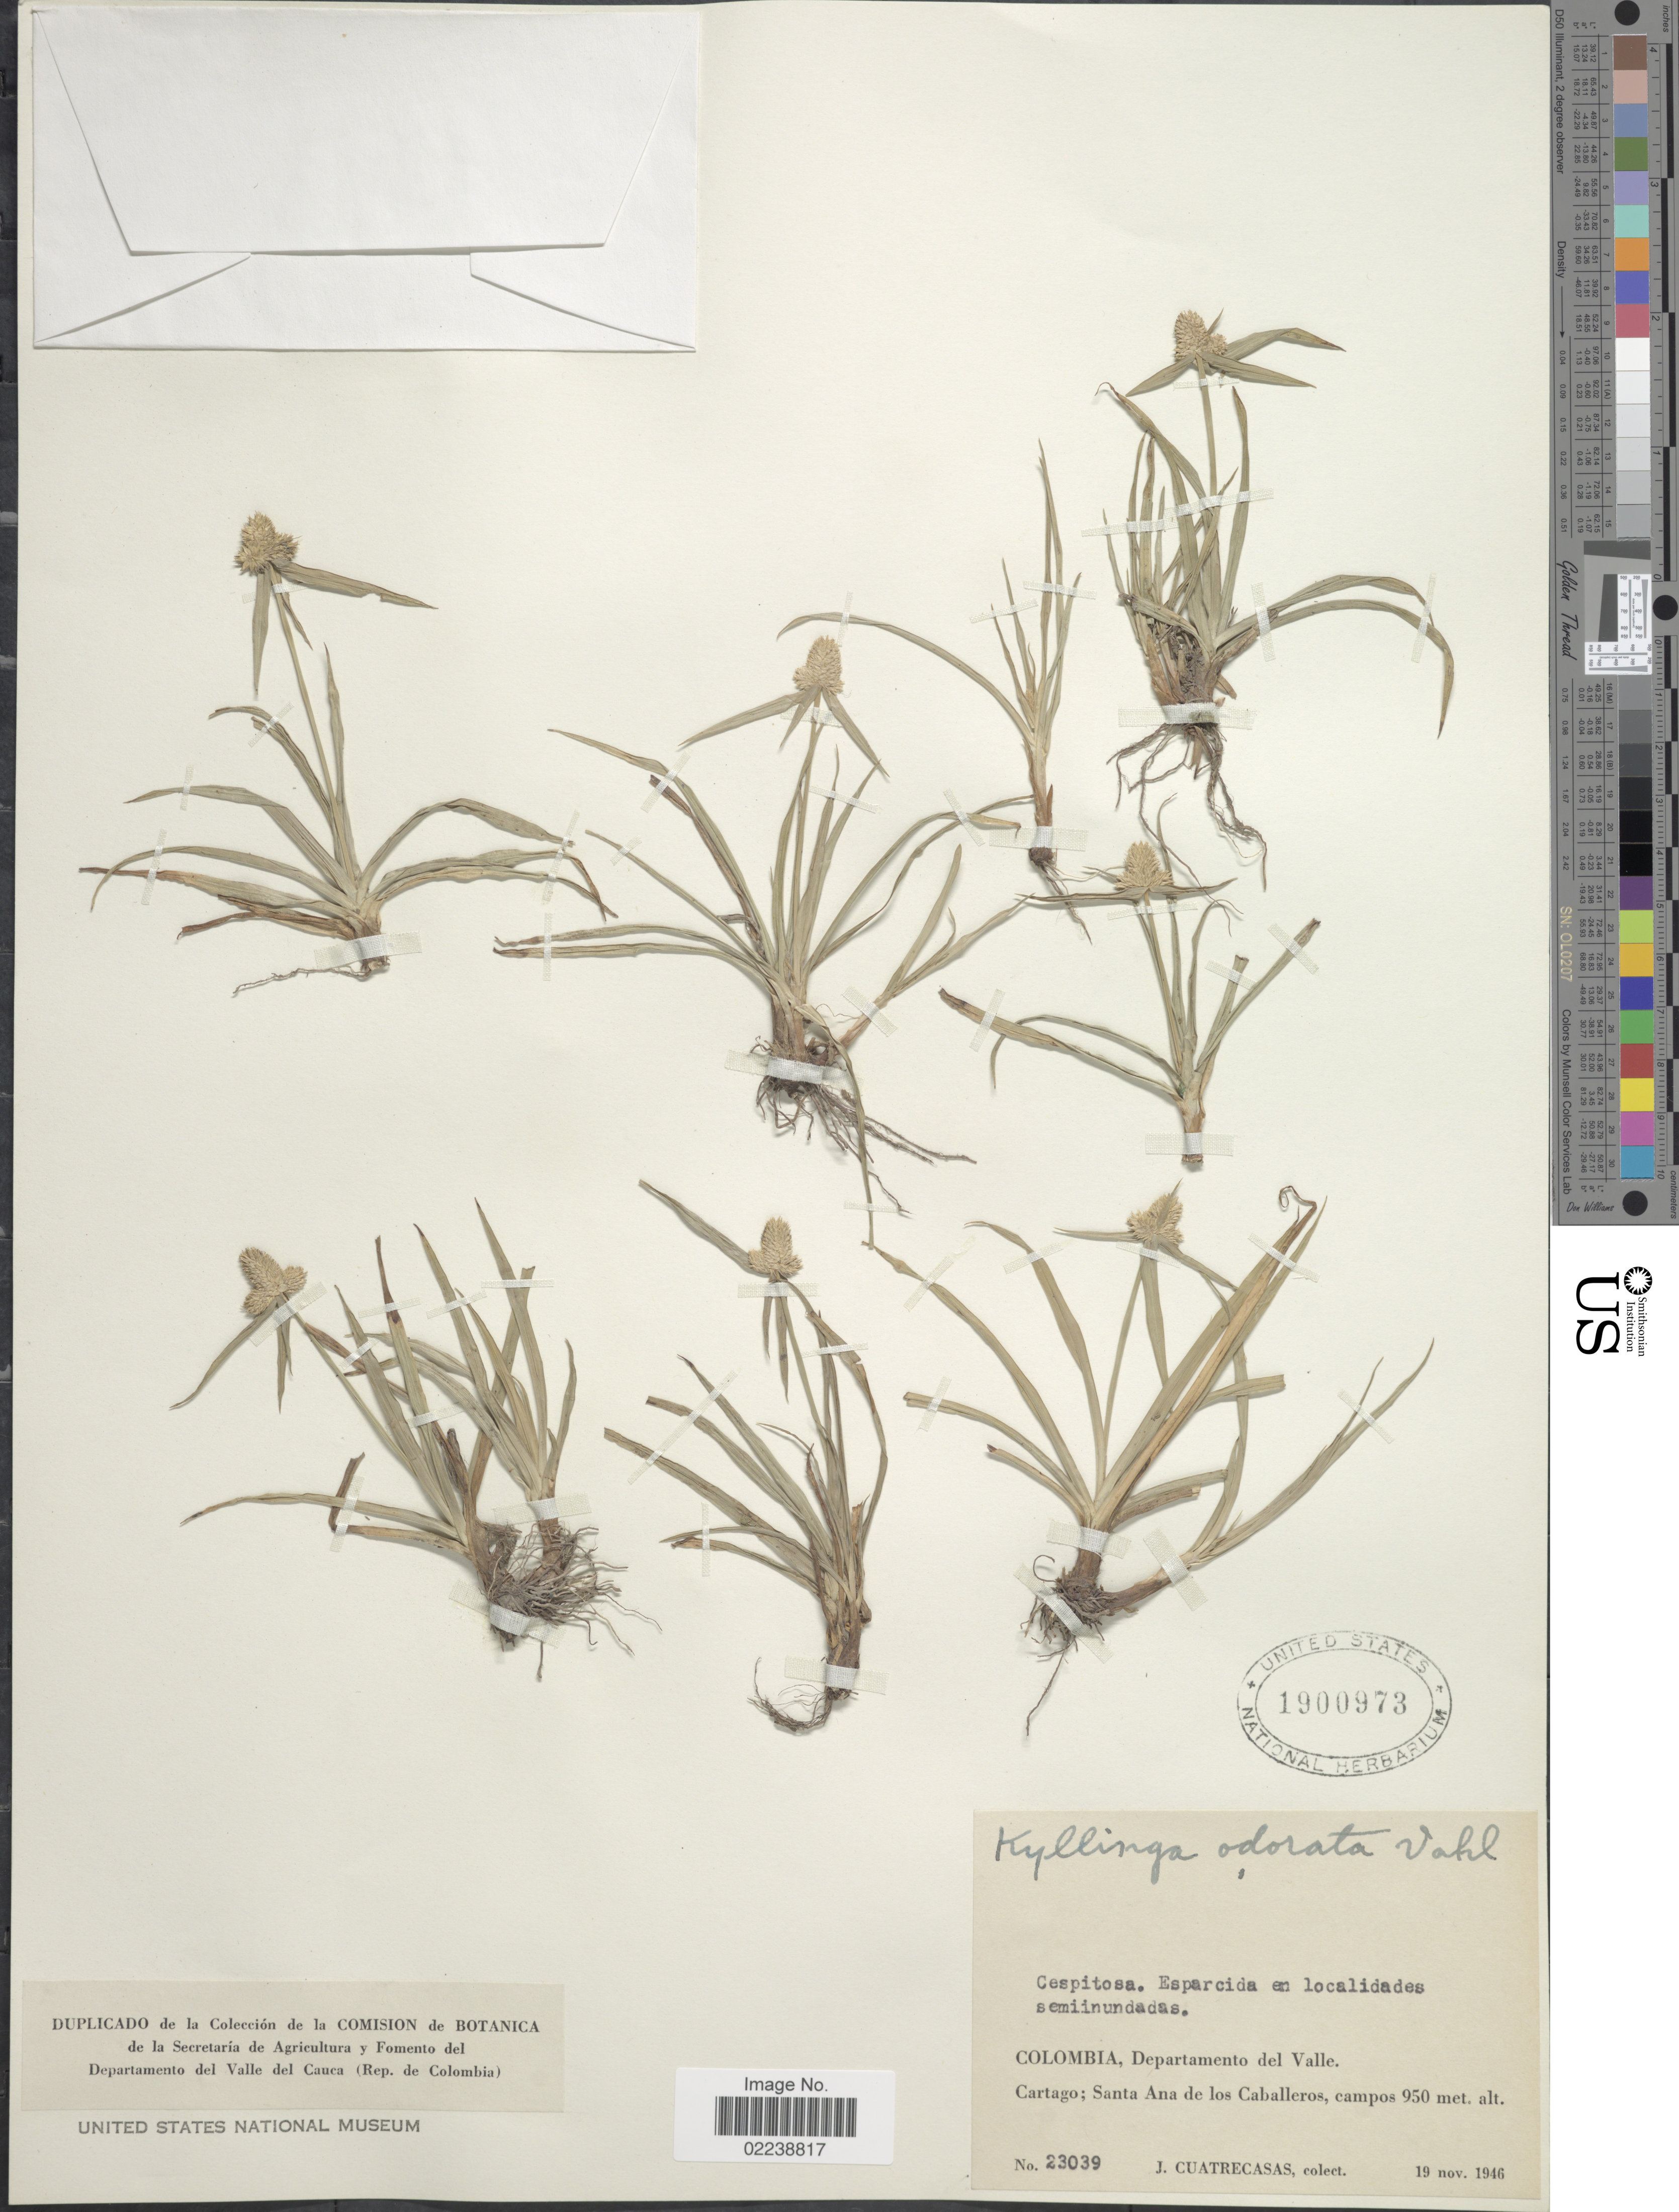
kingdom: Plantae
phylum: Tracheophyta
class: Liliopsida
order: Poales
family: Cyperaceae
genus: Cyperus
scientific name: Cyperus sesquiflorus subsp. sesquiflorus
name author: (Torr.) Mattf. & Kük.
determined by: Strong, M. T., (US), Smithsonian Institution - National Museum of Natural History (UNITED STATES)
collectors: J. Cuatrecasas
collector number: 23039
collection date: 1946-11-19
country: Colombia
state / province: Valle del Cauca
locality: Cartago; Santa Ana de los Caballeros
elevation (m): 950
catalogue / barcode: US 1900973